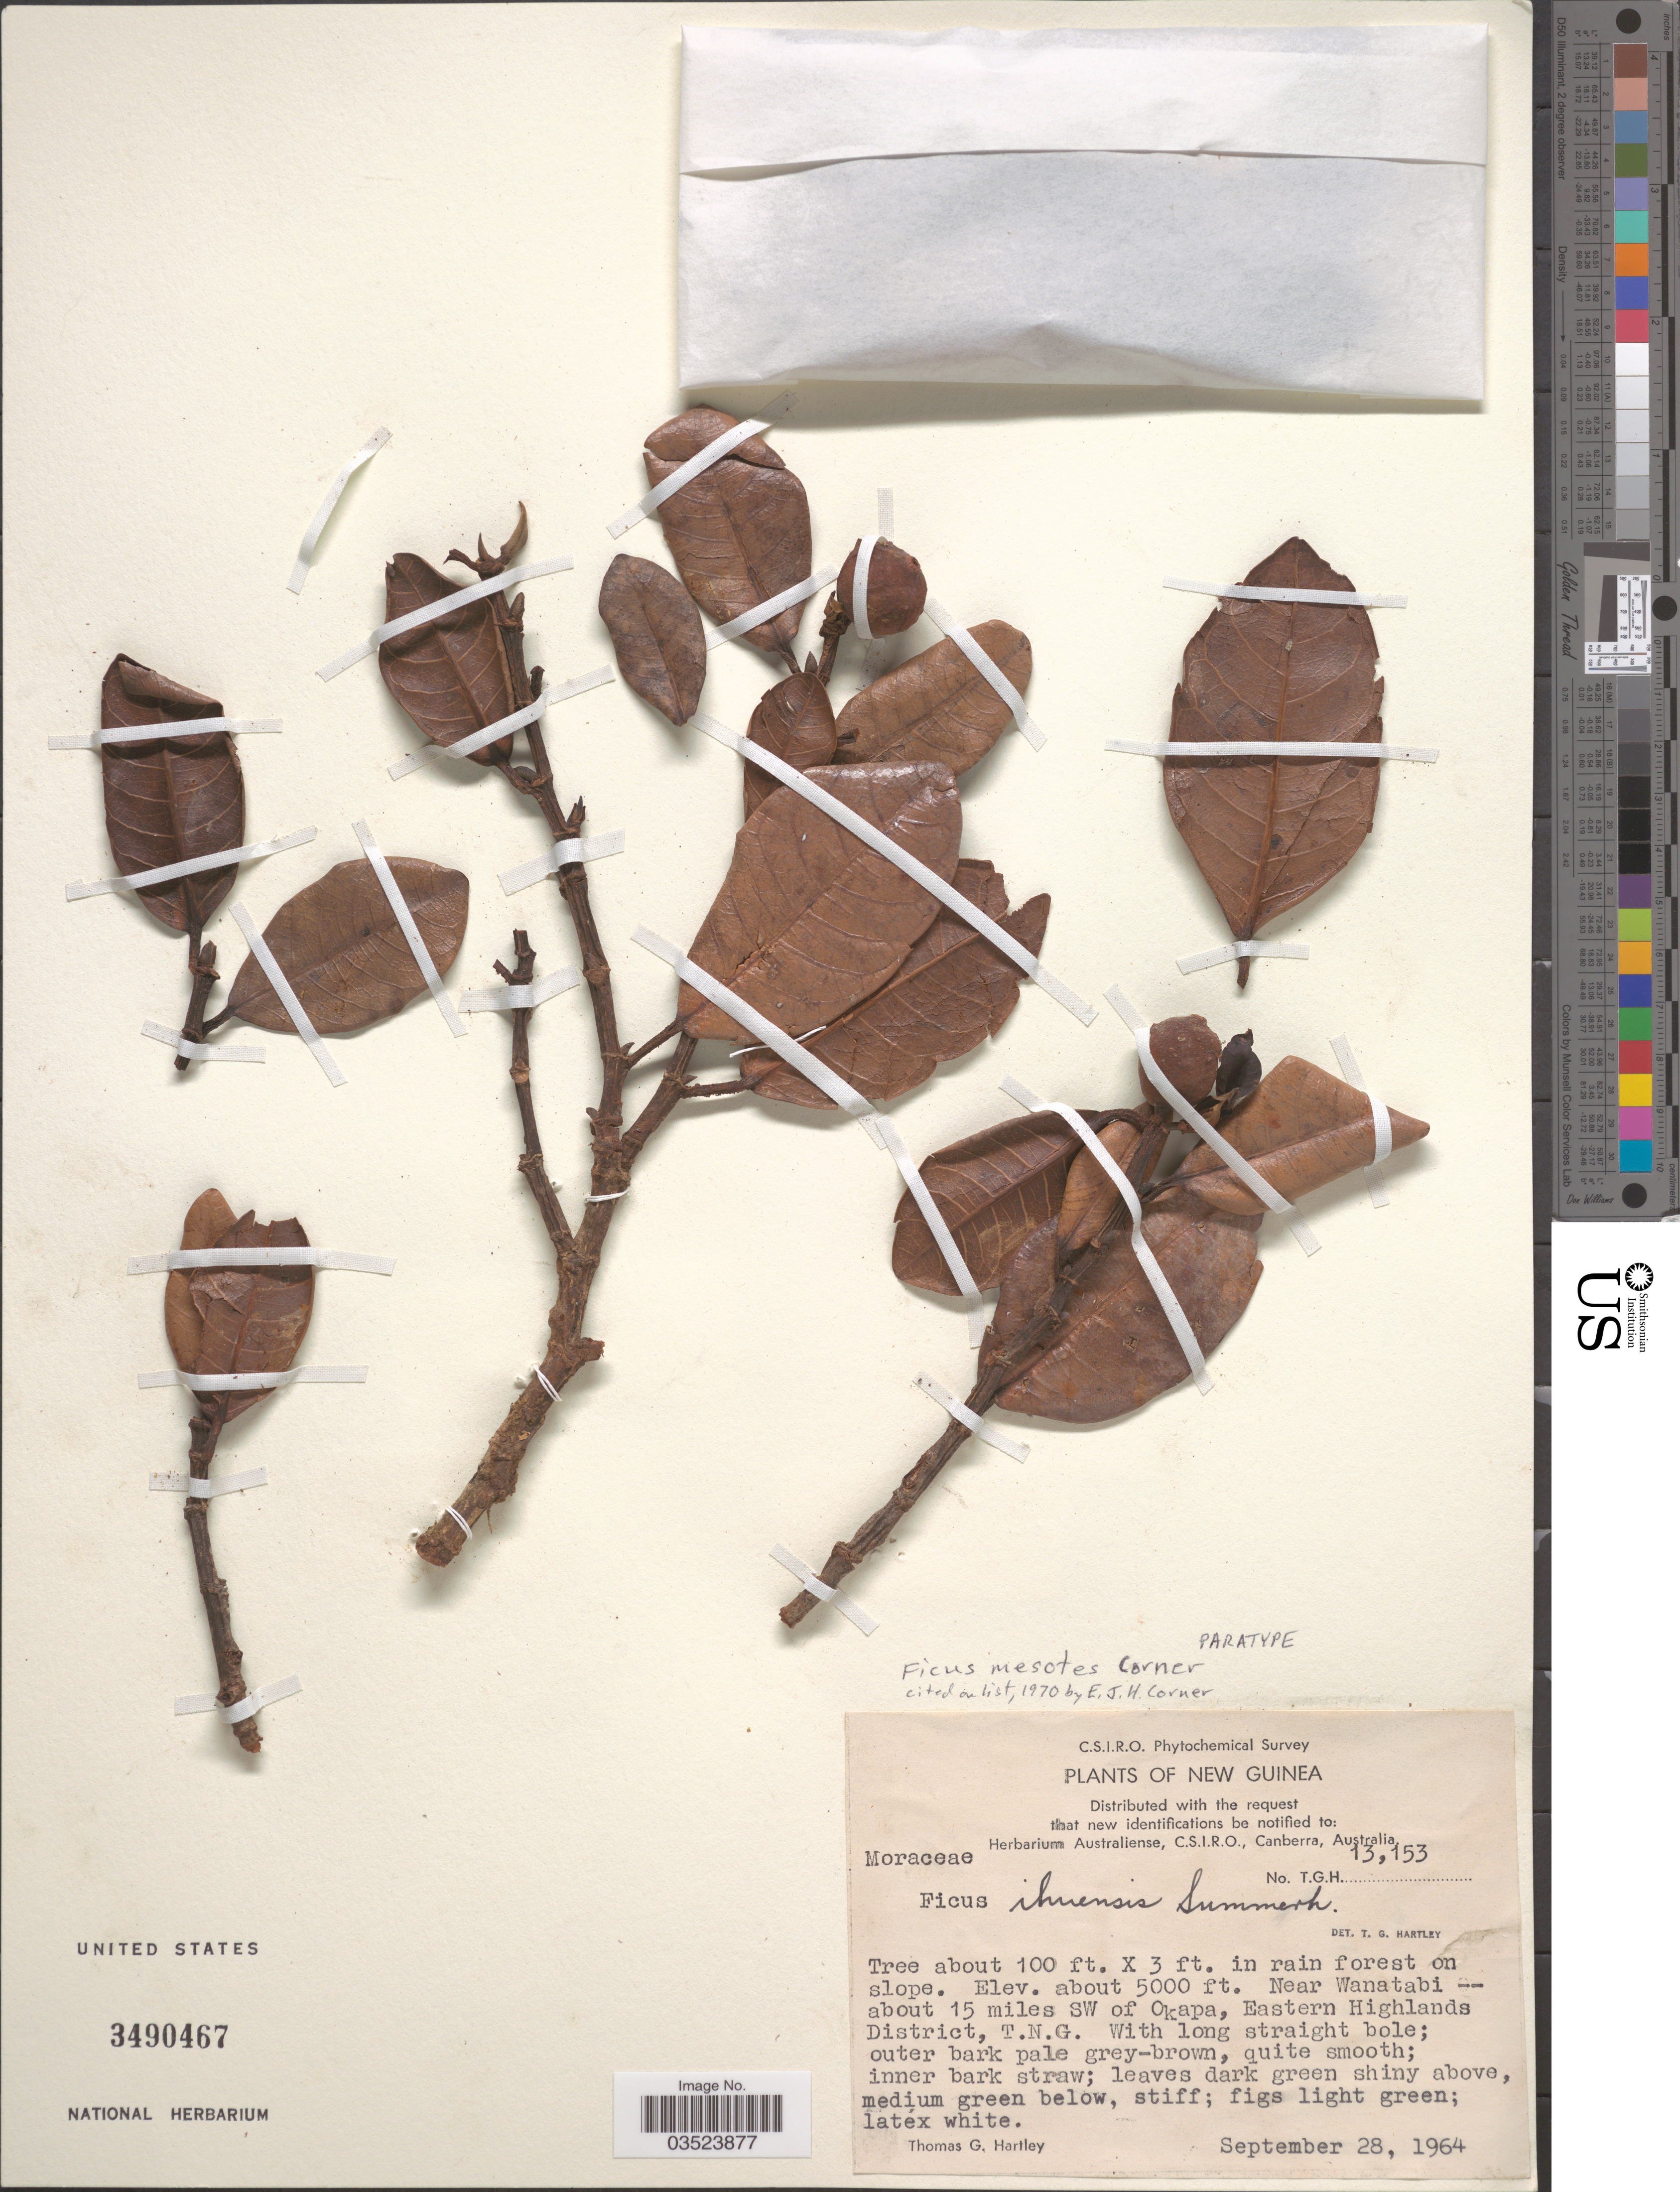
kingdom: Plantae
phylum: Tracheophyta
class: Magnoliopsida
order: Rosales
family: Moraceae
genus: Ficus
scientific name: Ficus mesotes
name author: Corner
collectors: T. G. Hartley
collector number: TGH13153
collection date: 1964-09-28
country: Papua New Guinea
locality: New Guinea. Near Wanatabi -- about 15 miles SW of Okapa, Eastern Highlands District, T.N.G.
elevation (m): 1524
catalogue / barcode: US 3490467